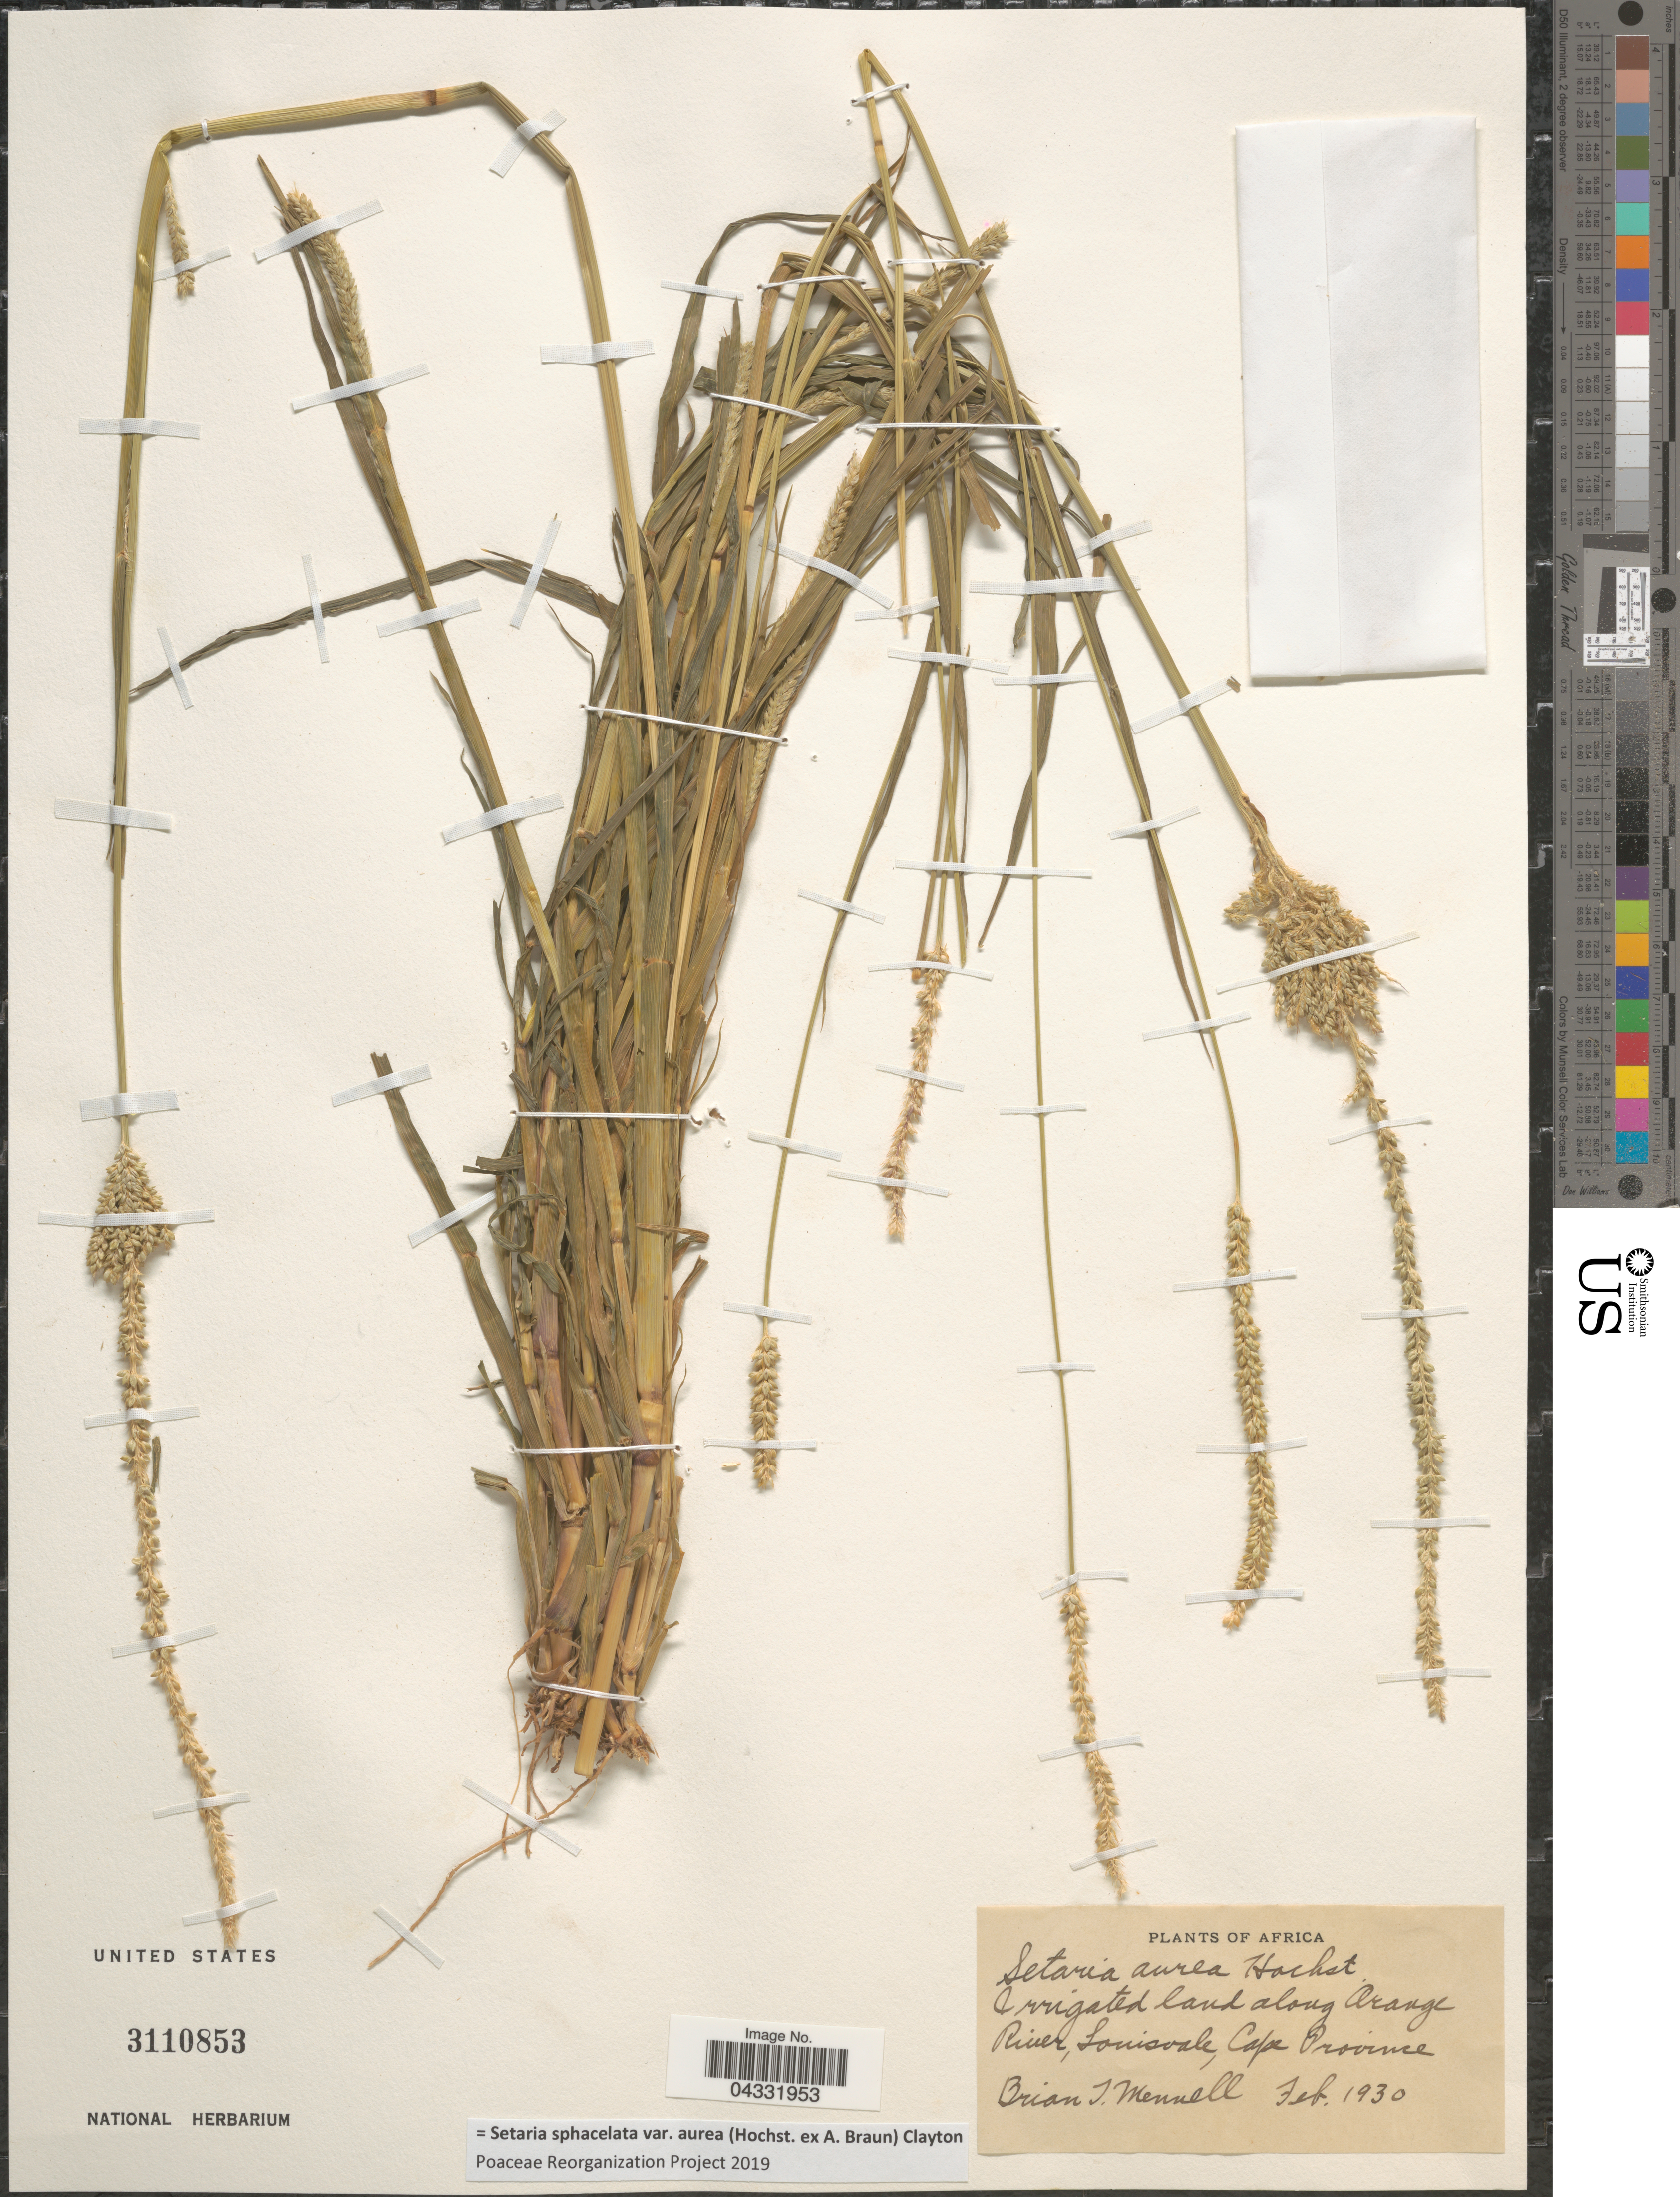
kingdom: Plantae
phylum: Tracheophyta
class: Liliopsida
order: Poales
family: Poaceae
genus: Setaria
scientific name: Setaria sphacelata var. aurea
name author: (Hochst. ex A. Braun) Clayton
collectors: B. Mennell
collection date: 1930-02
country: South Africa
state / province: Northern Cape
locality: Irrigated land along Orange River, Louisvale.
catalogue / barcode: US 3110853